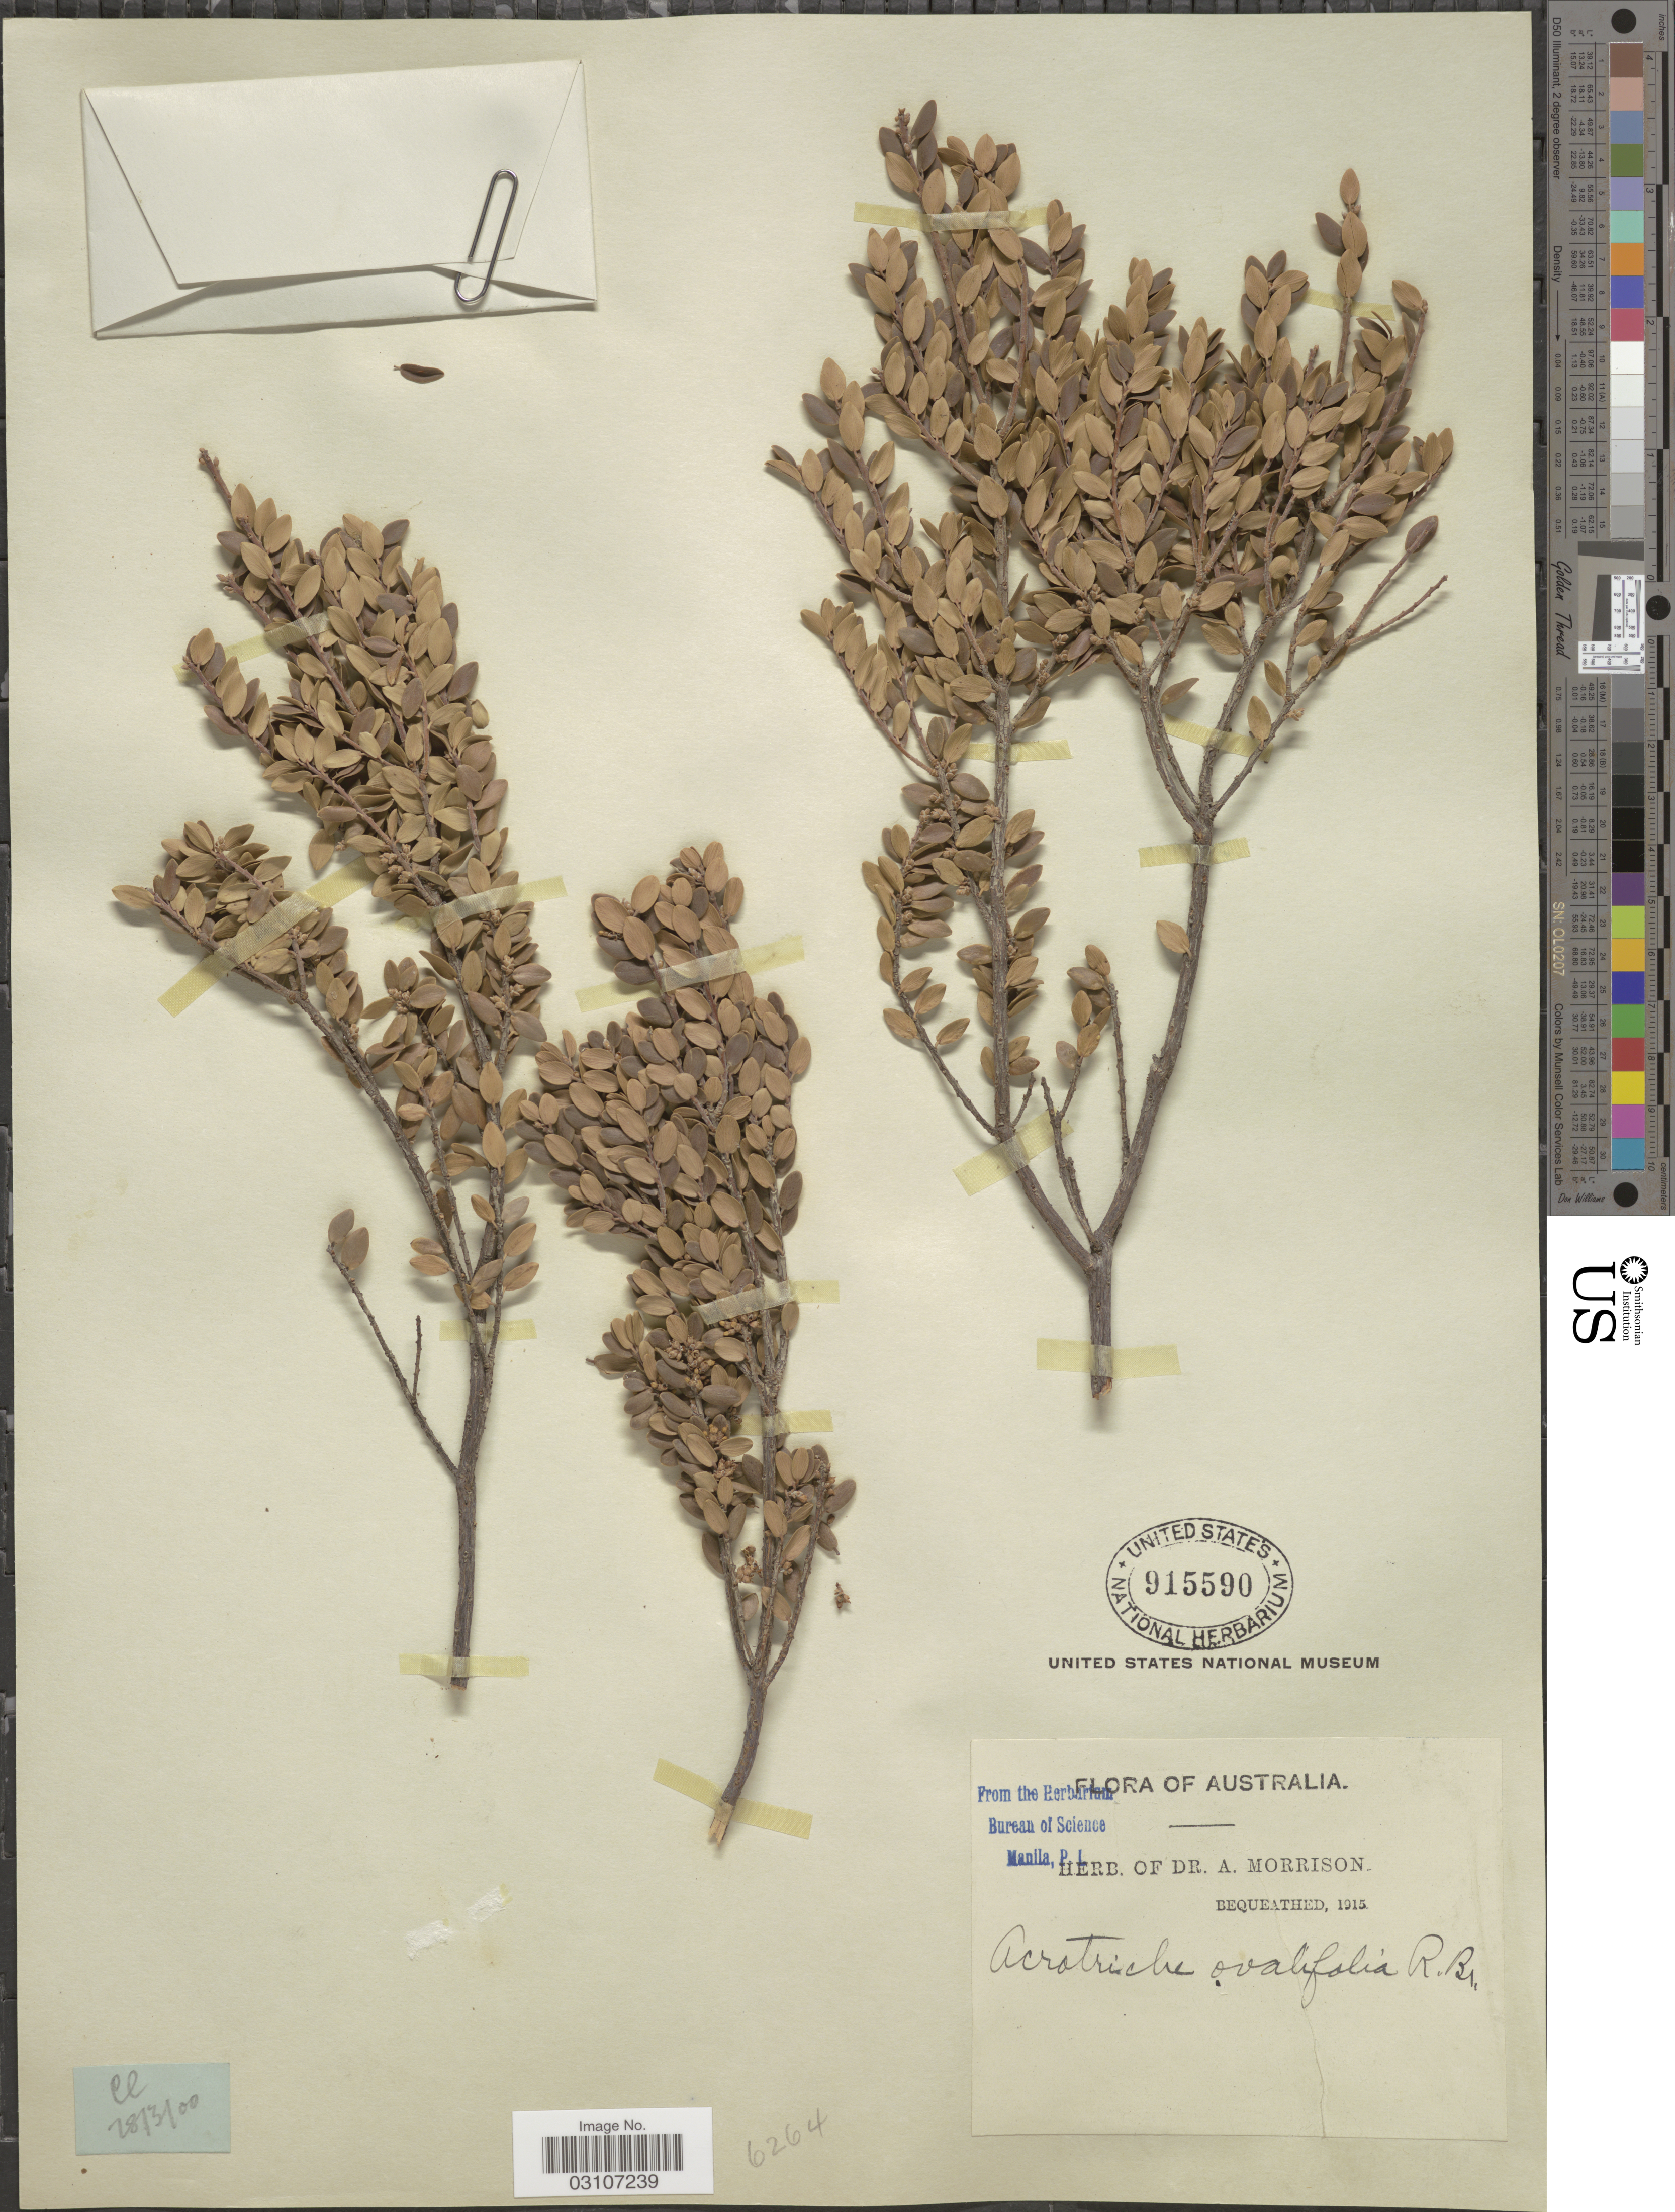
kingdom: Plantae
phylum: Tracheophyta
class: Magnoliopsida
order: Ericales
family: Ericaceae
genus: Acrotriche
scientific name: Acrotriche ovalifolia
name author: R. Br.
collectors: ex herb. Dr. A. Morrison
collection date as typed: Transcribed d/m/y: 28/3/0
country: Australia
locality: Cl.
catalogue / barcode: US 915590